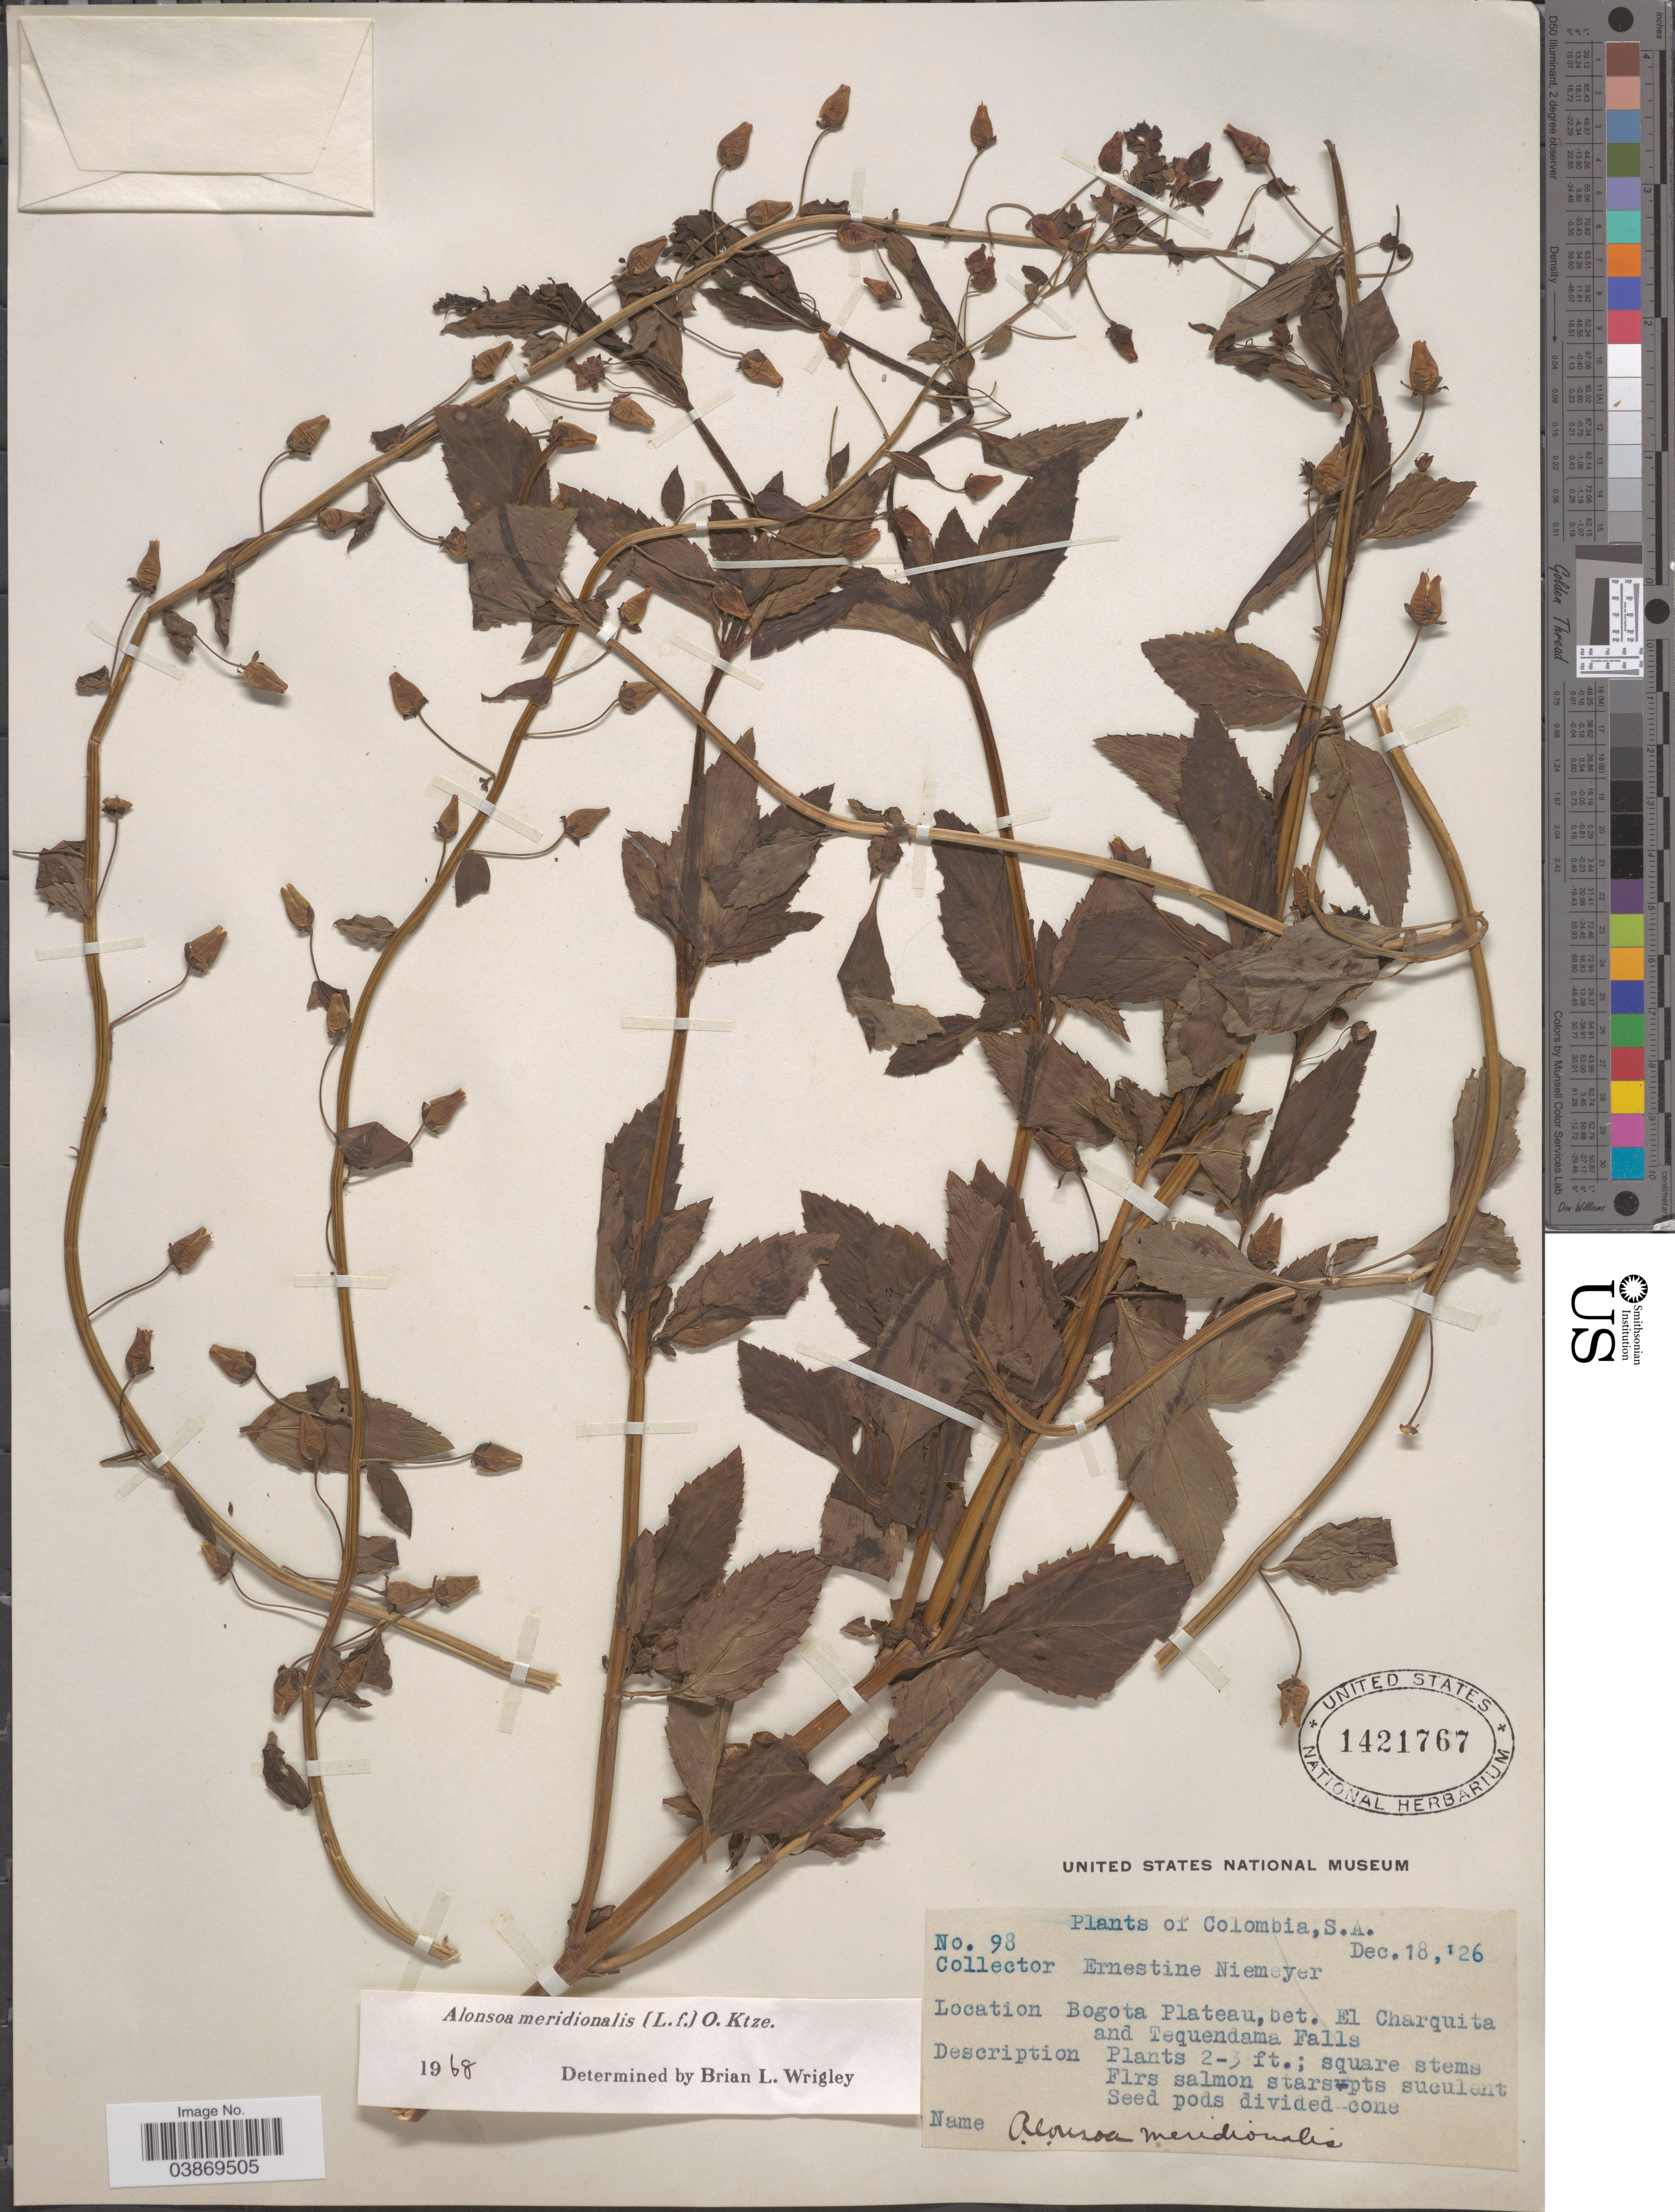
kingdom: Plantae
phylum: Tracheophyta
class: Magnoliopsida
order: Lamiales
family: Scrophulariaceae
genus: Alonsoa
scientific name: Alonsoa meridionalis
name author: (L. f.) Kuntze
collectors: E. H. Niemeyer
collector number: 98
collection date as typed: Transcribed d/m/y: 18/12/26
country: Colombia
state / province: Bogota D.C.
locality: Bogota Plateau, bet. El Charquita and Tequendama Falls.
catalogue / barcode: US 1421767